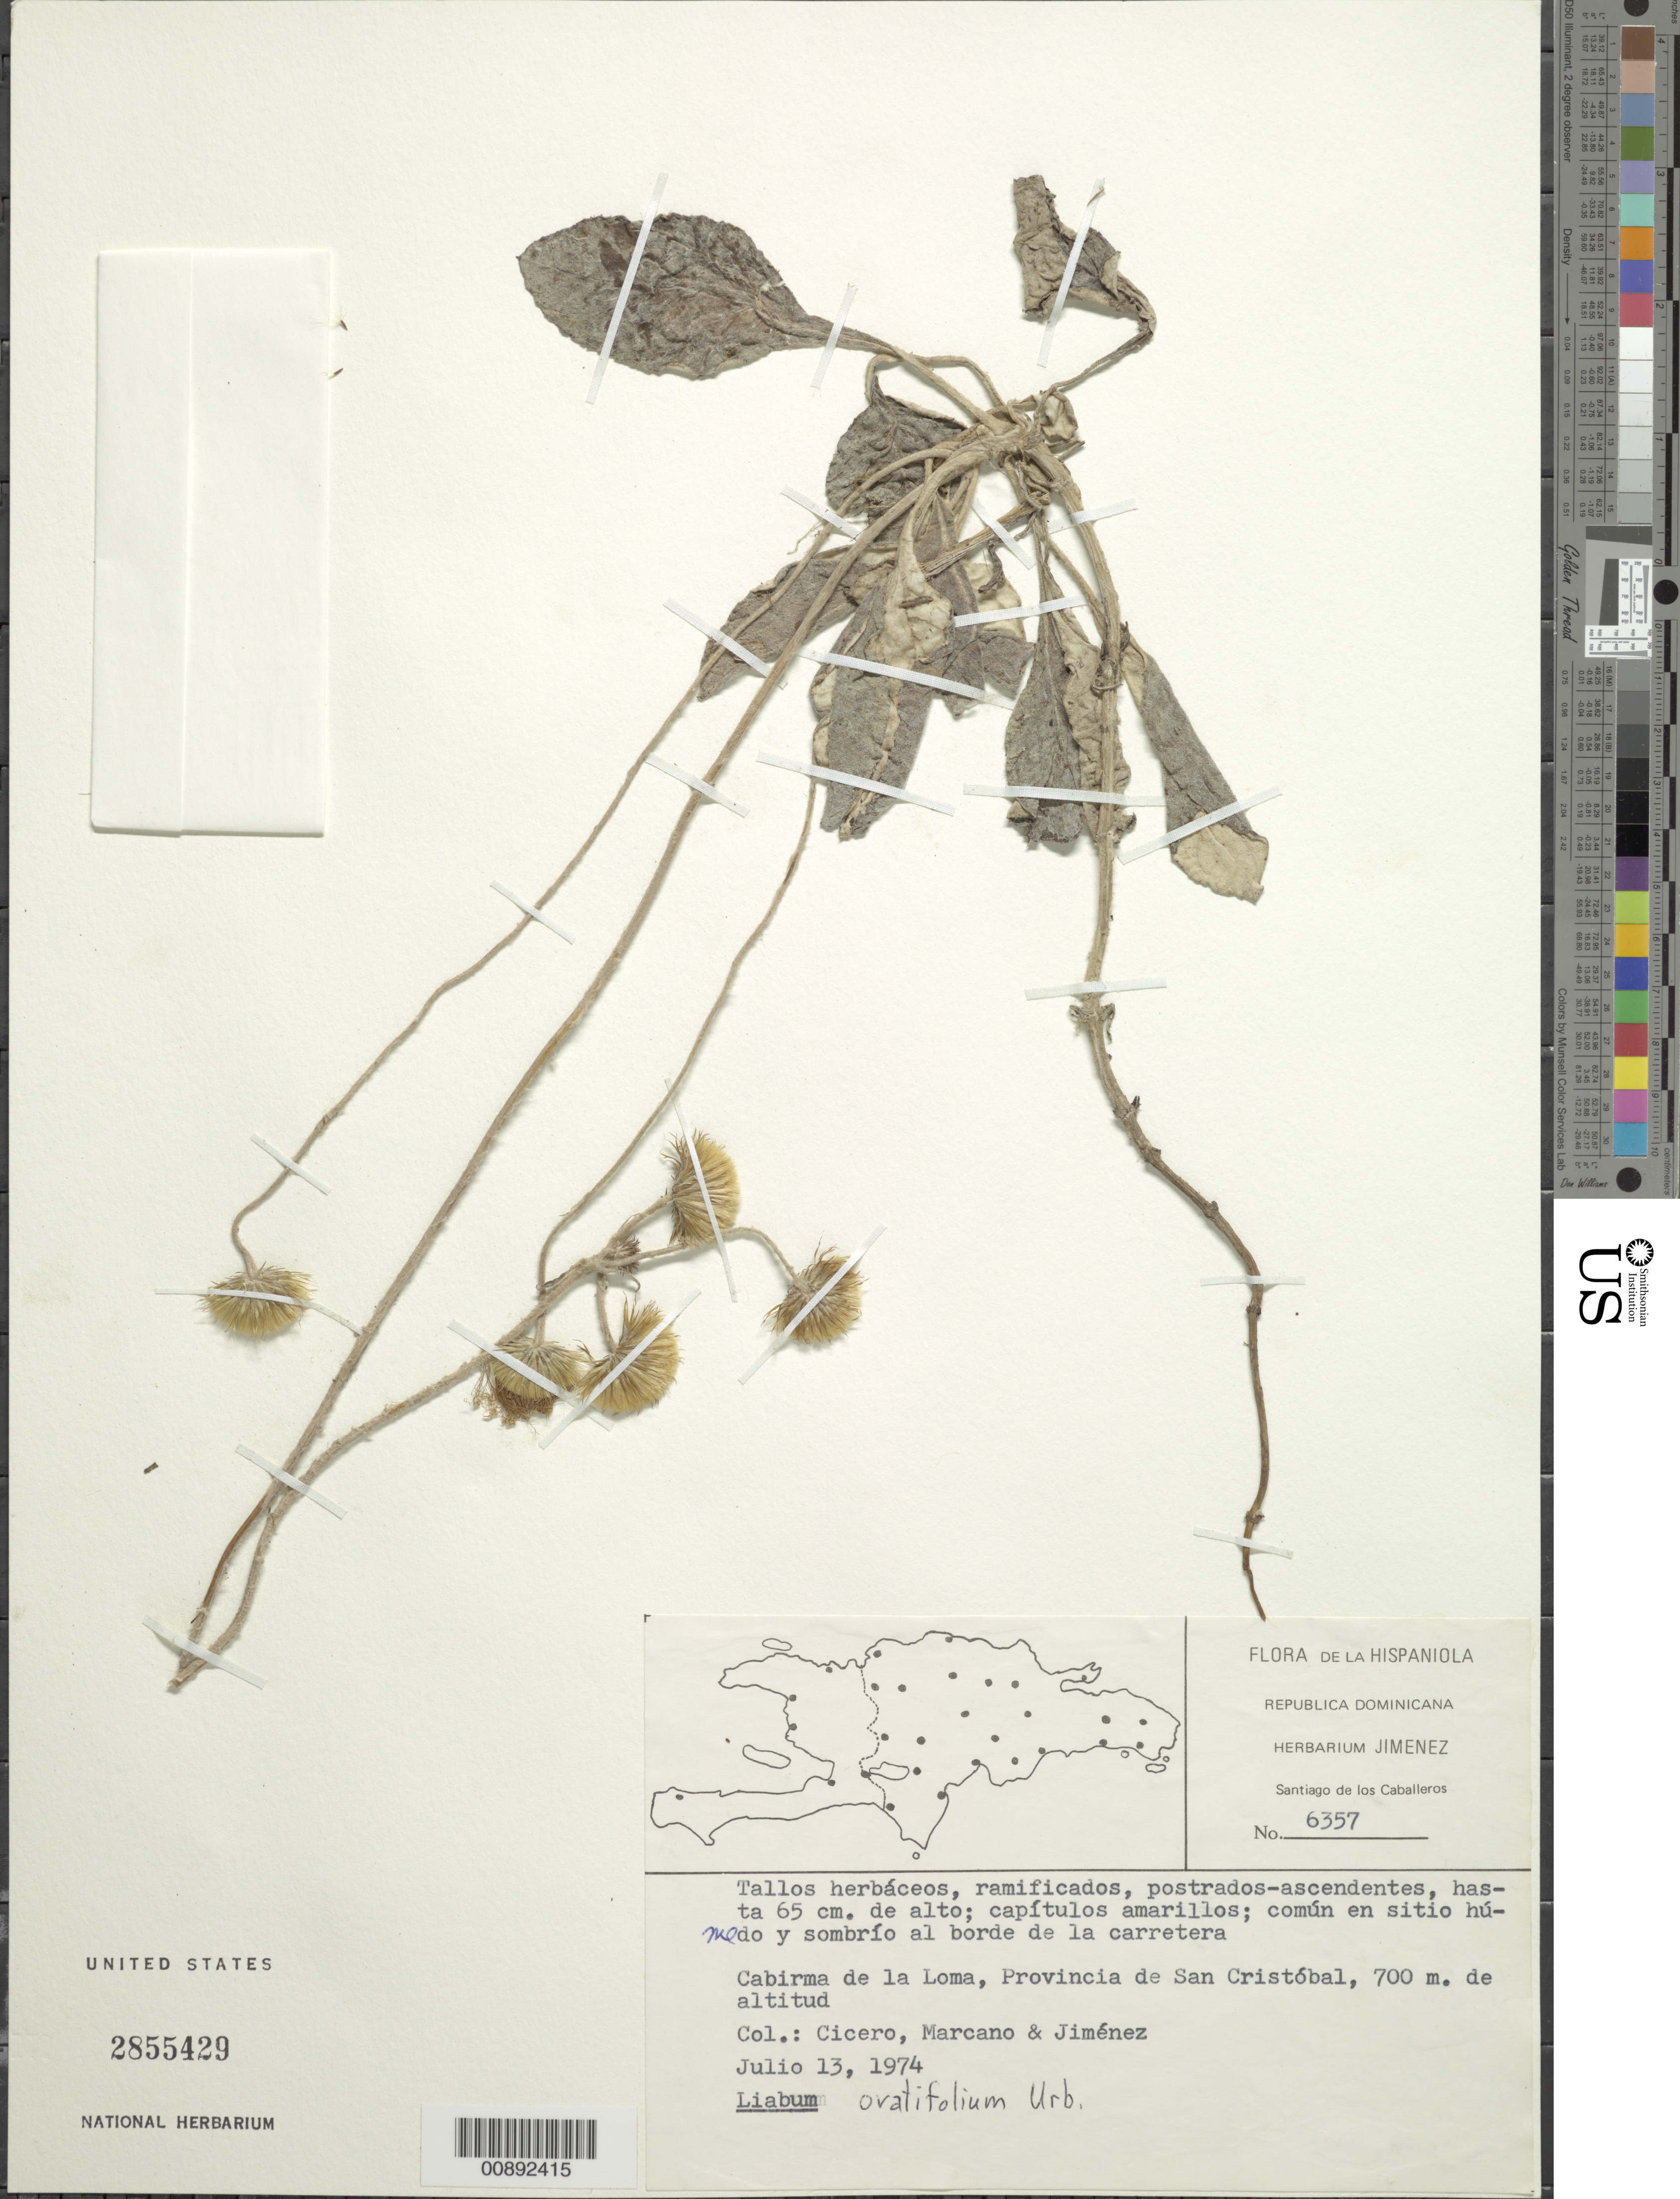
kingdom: Plantae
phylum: Tracheophyta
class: Magnoliopsida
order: Asterales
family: Asteraceae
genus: Liabum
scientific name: Liabum ovatifolium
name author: Urb.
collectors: -. Cicero, -. Marcano & Jimenez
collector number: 6357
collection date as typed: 13 July 1974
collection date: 1974-07-13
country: Dominican Republic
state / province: San Cristobal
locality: Cabirna de la Loma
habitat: Sitio humedo y sombrio al borde de la carretera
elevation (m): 700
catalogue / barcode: US 2855429